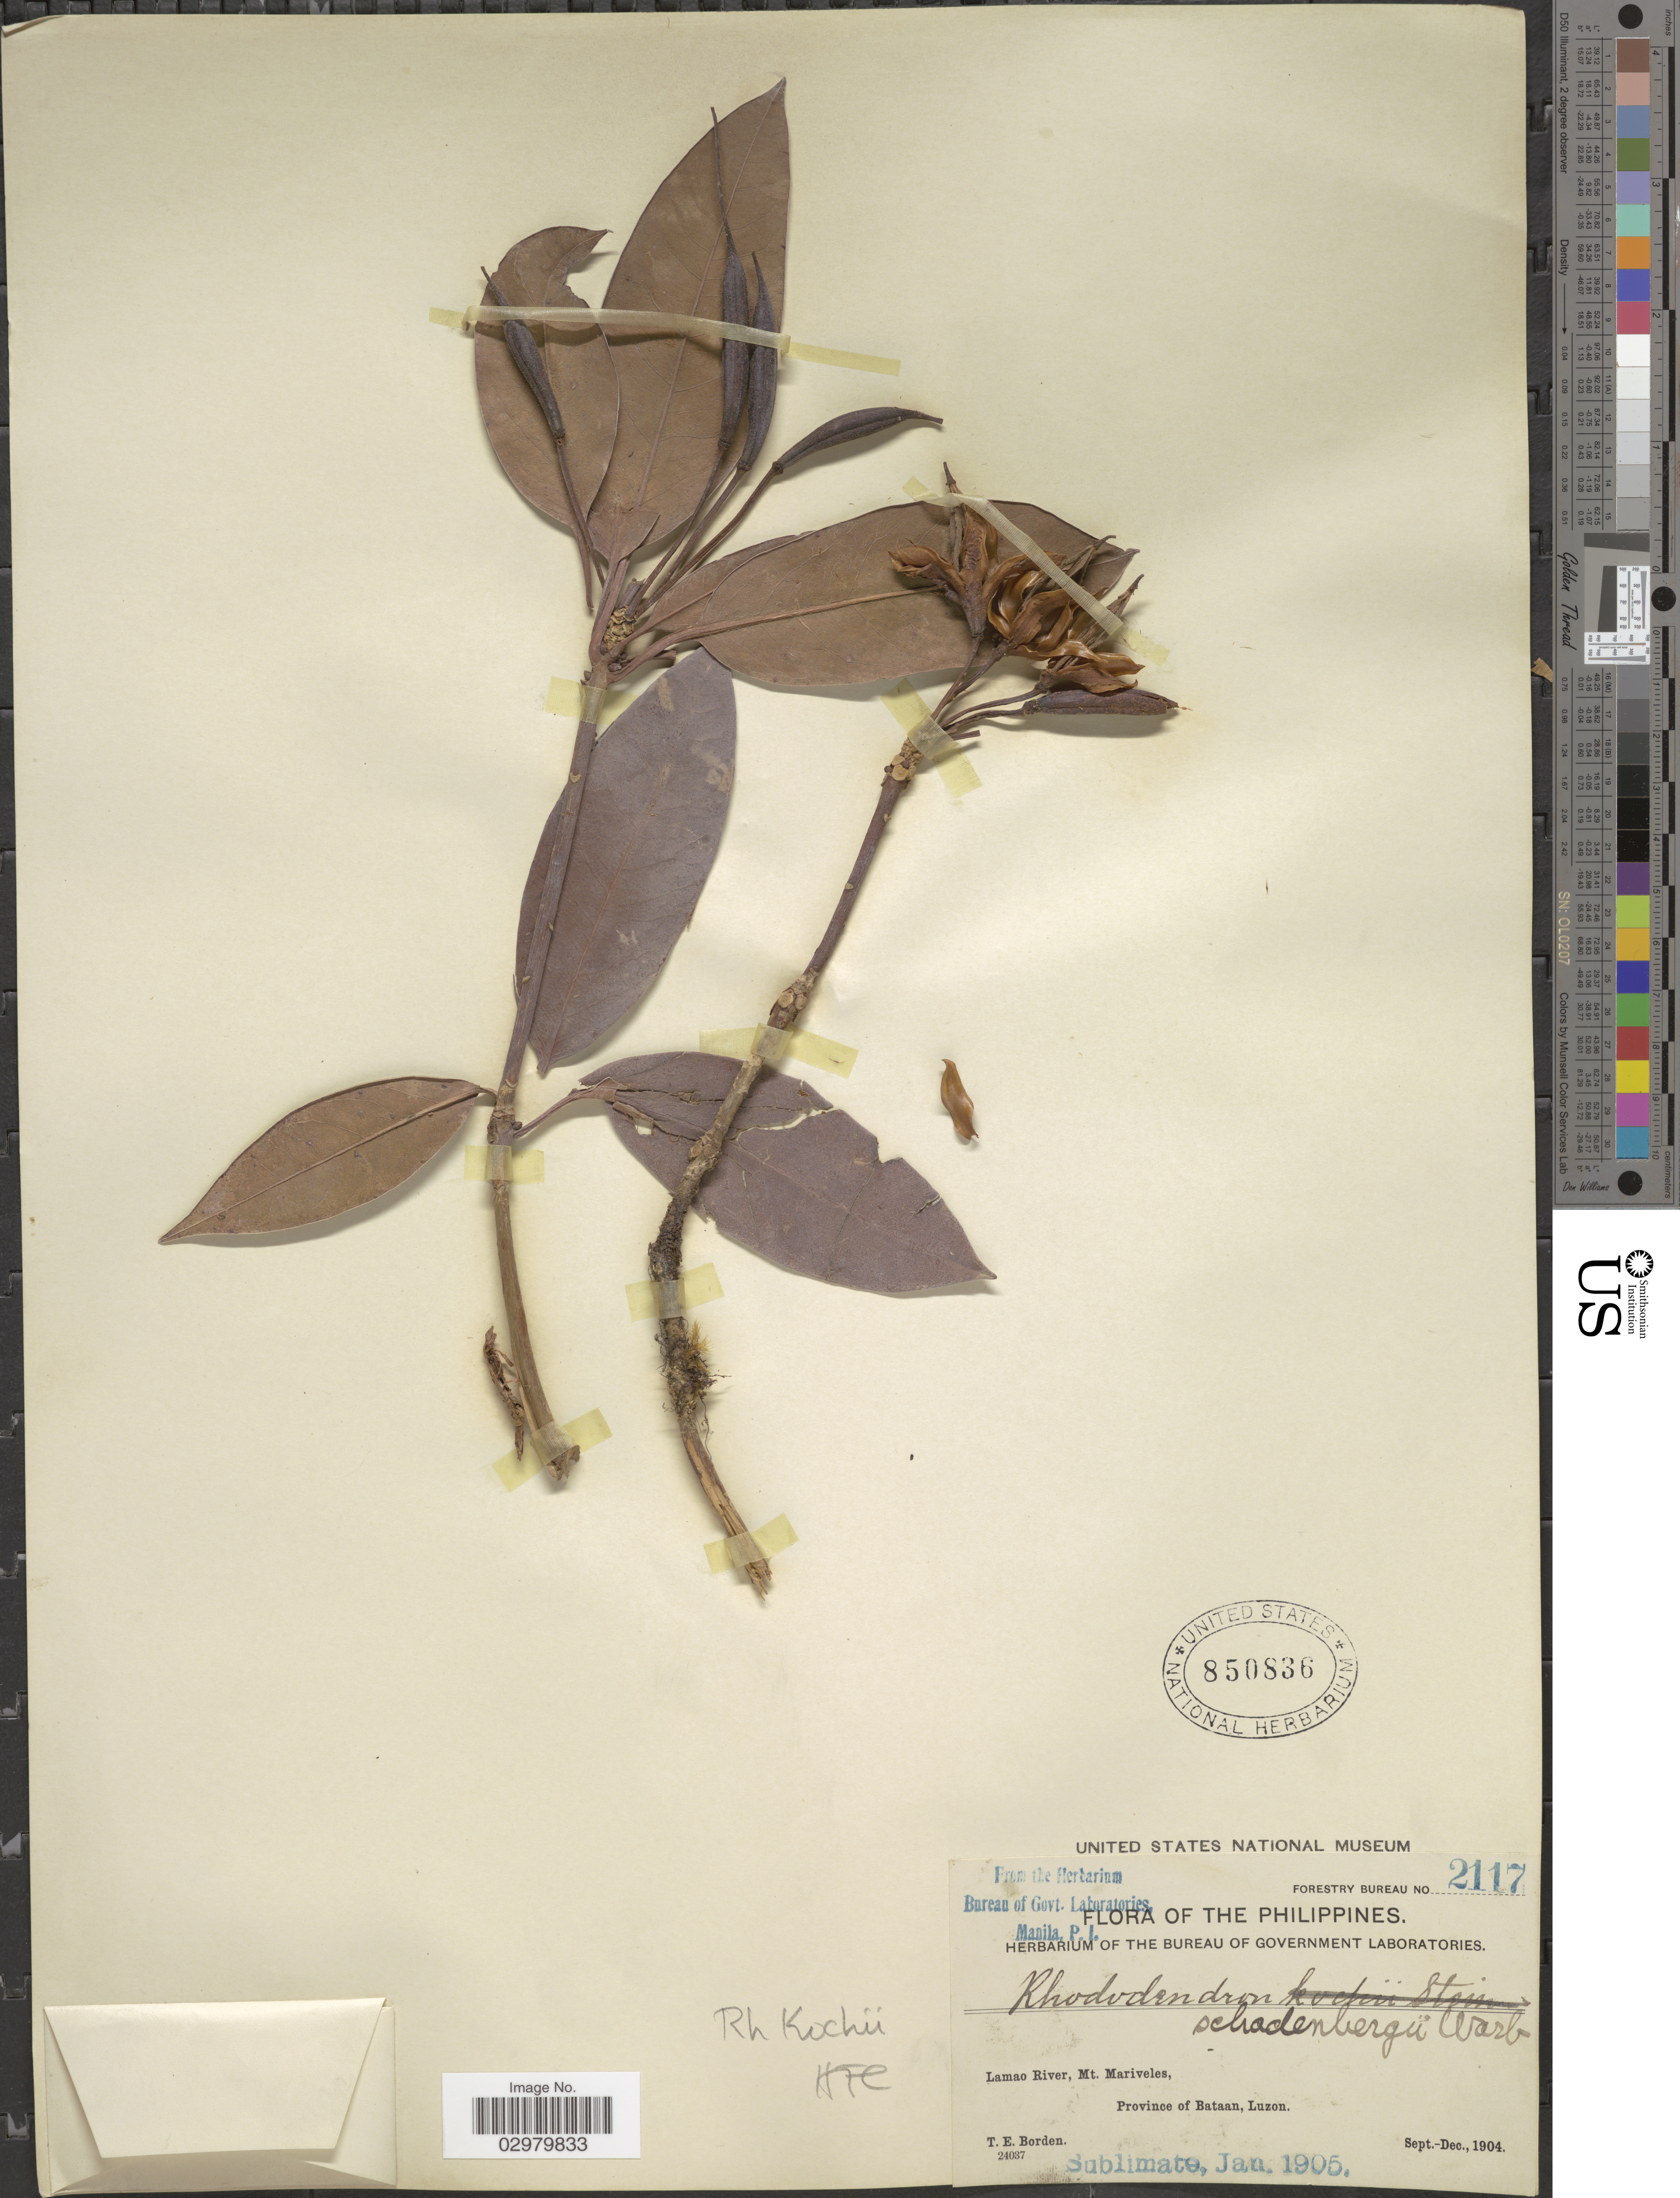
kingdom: Plantae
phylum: Tracheophyta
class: Magnoliopsida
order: Ericales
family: Ericaceae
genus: Rhododendron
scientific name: Rhododendron kochii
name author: Stein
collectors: T. E. Borden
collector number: Forestry Bureau 2117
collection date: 1904-09/1904-12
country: Philippines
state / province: Central Luzon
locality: Lamao River, Mt. Mariveles. Province of Bataan, Luzon.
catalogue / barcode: US 850836